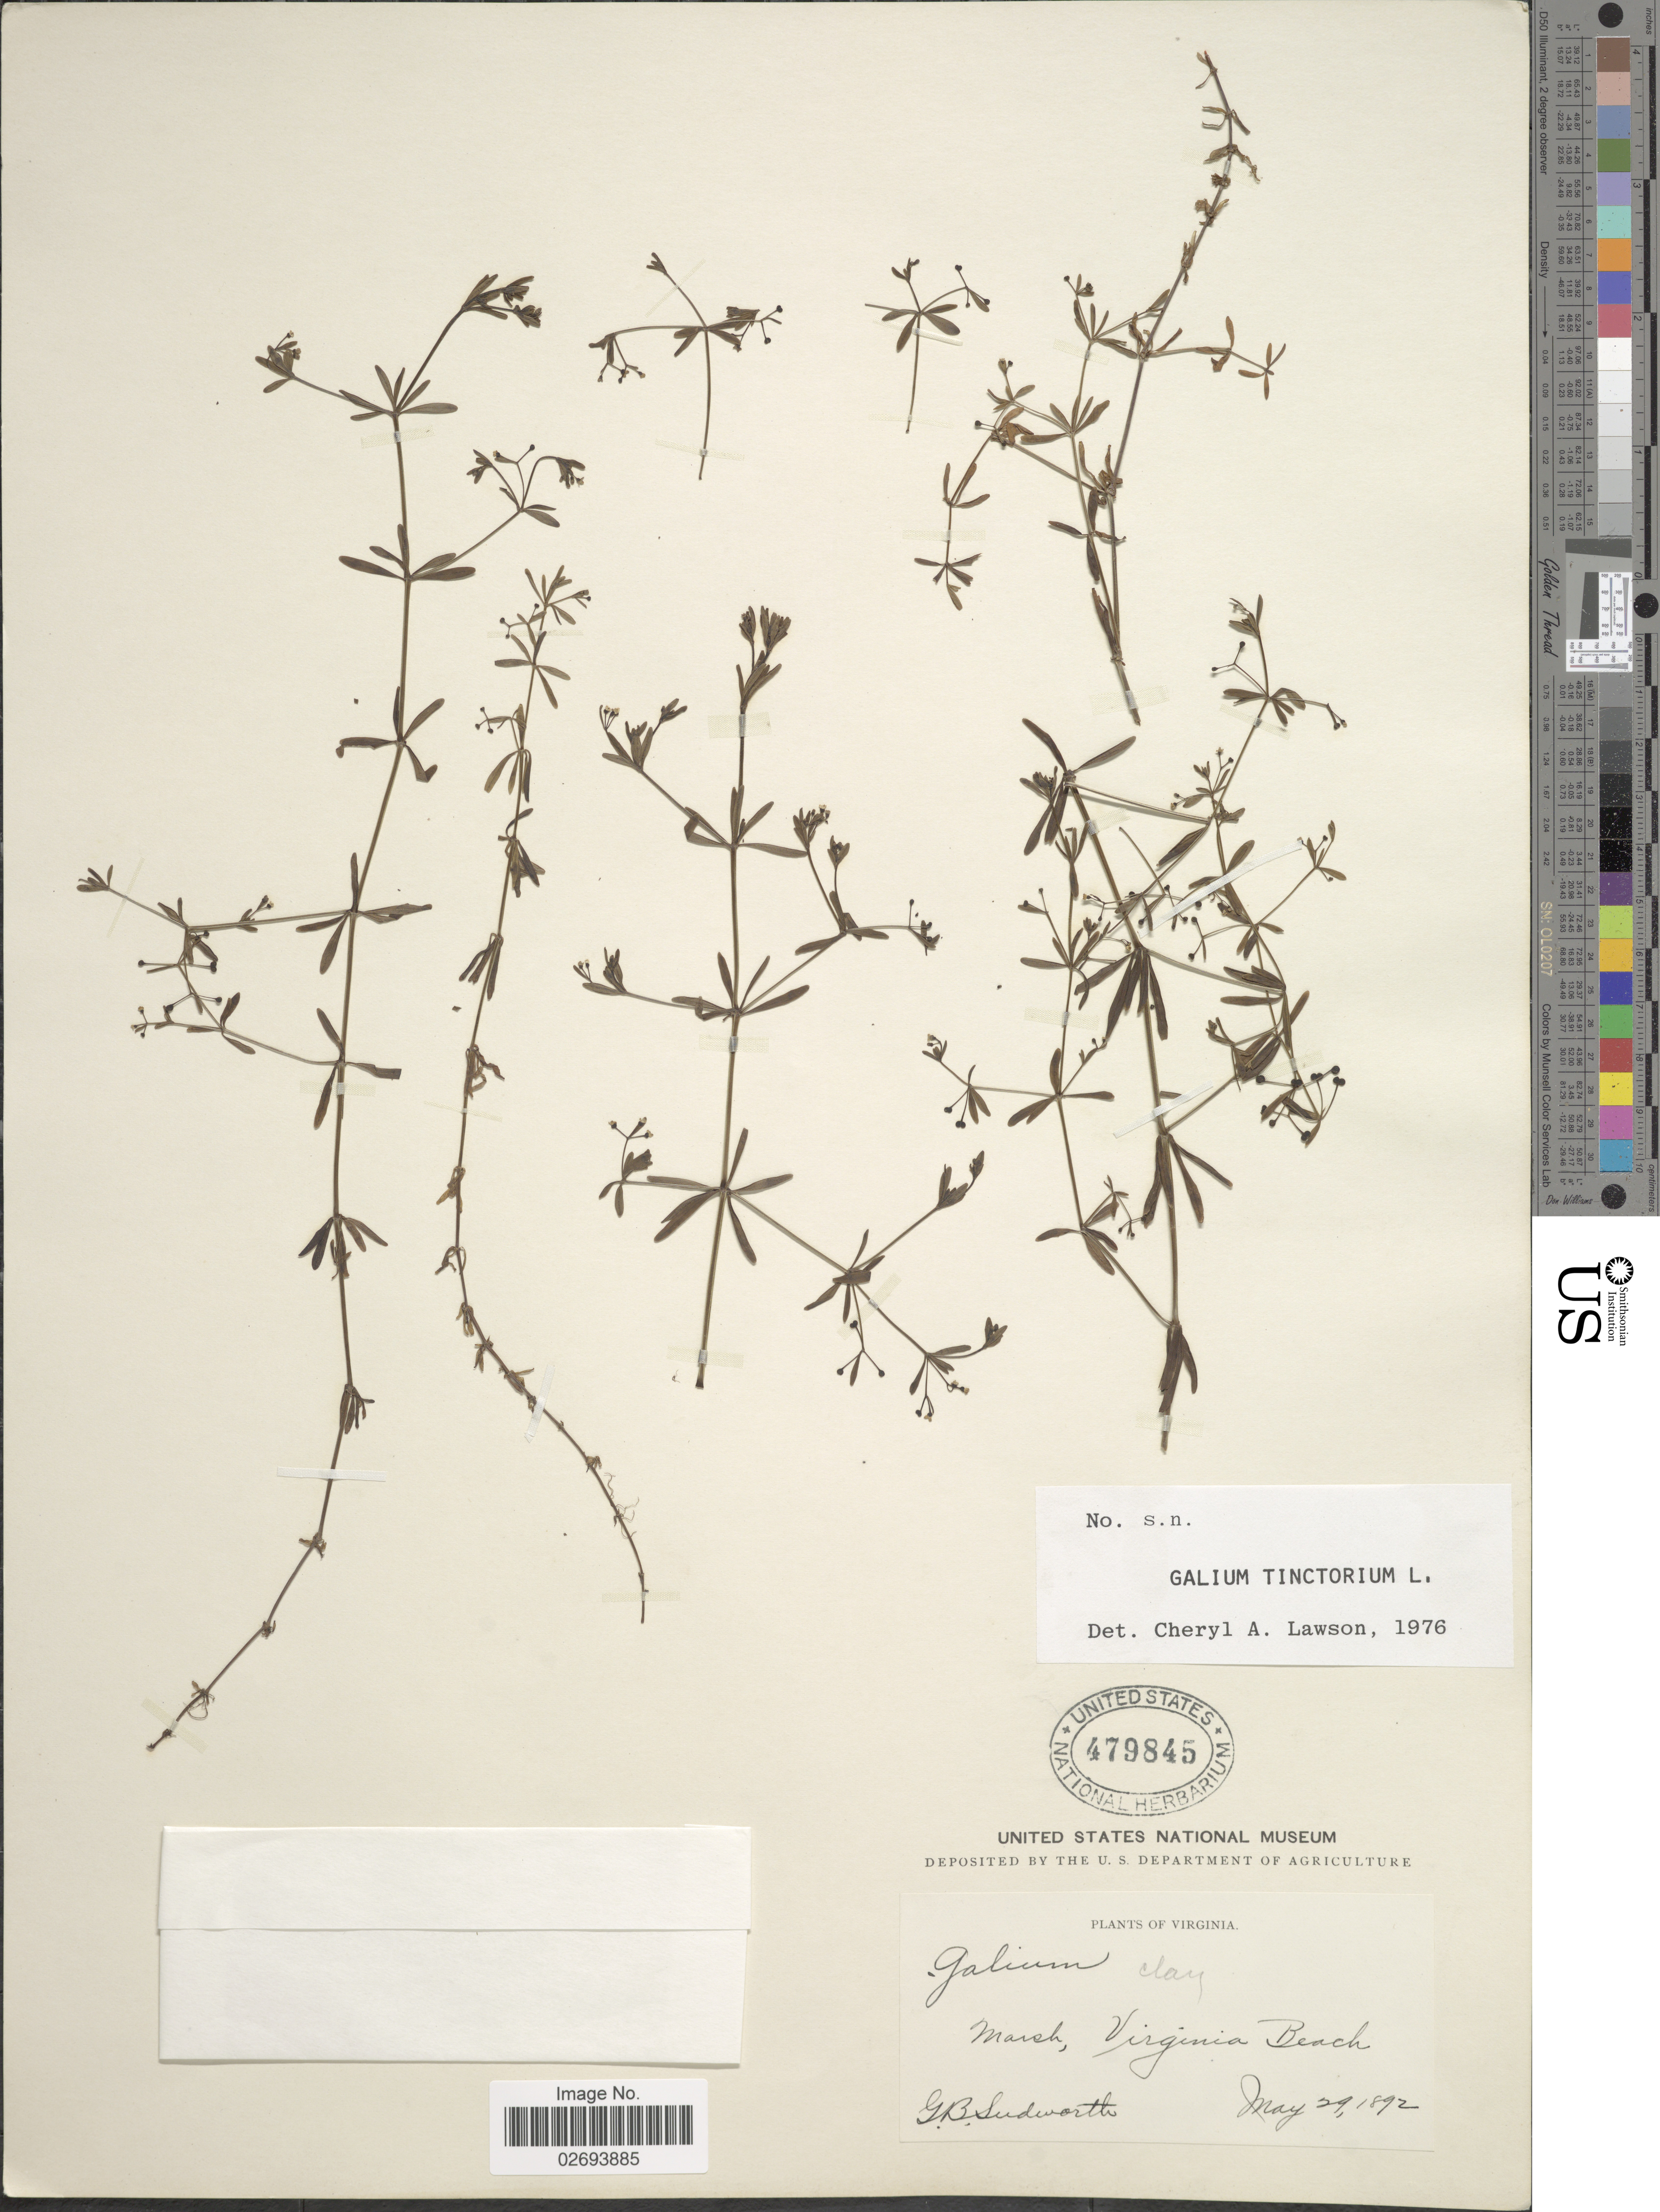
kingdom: Plantae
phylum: Tracheophyta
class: Magnoliopsida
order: Gentianales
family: Rubiaceae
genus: Galium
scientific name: Galium tinctorium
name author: (L.) Scop.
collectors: G. B. Sudworth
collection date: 1892-05-29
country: United States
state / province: Virginia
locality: Marsh, Virginia Beach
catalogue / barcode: US 479845